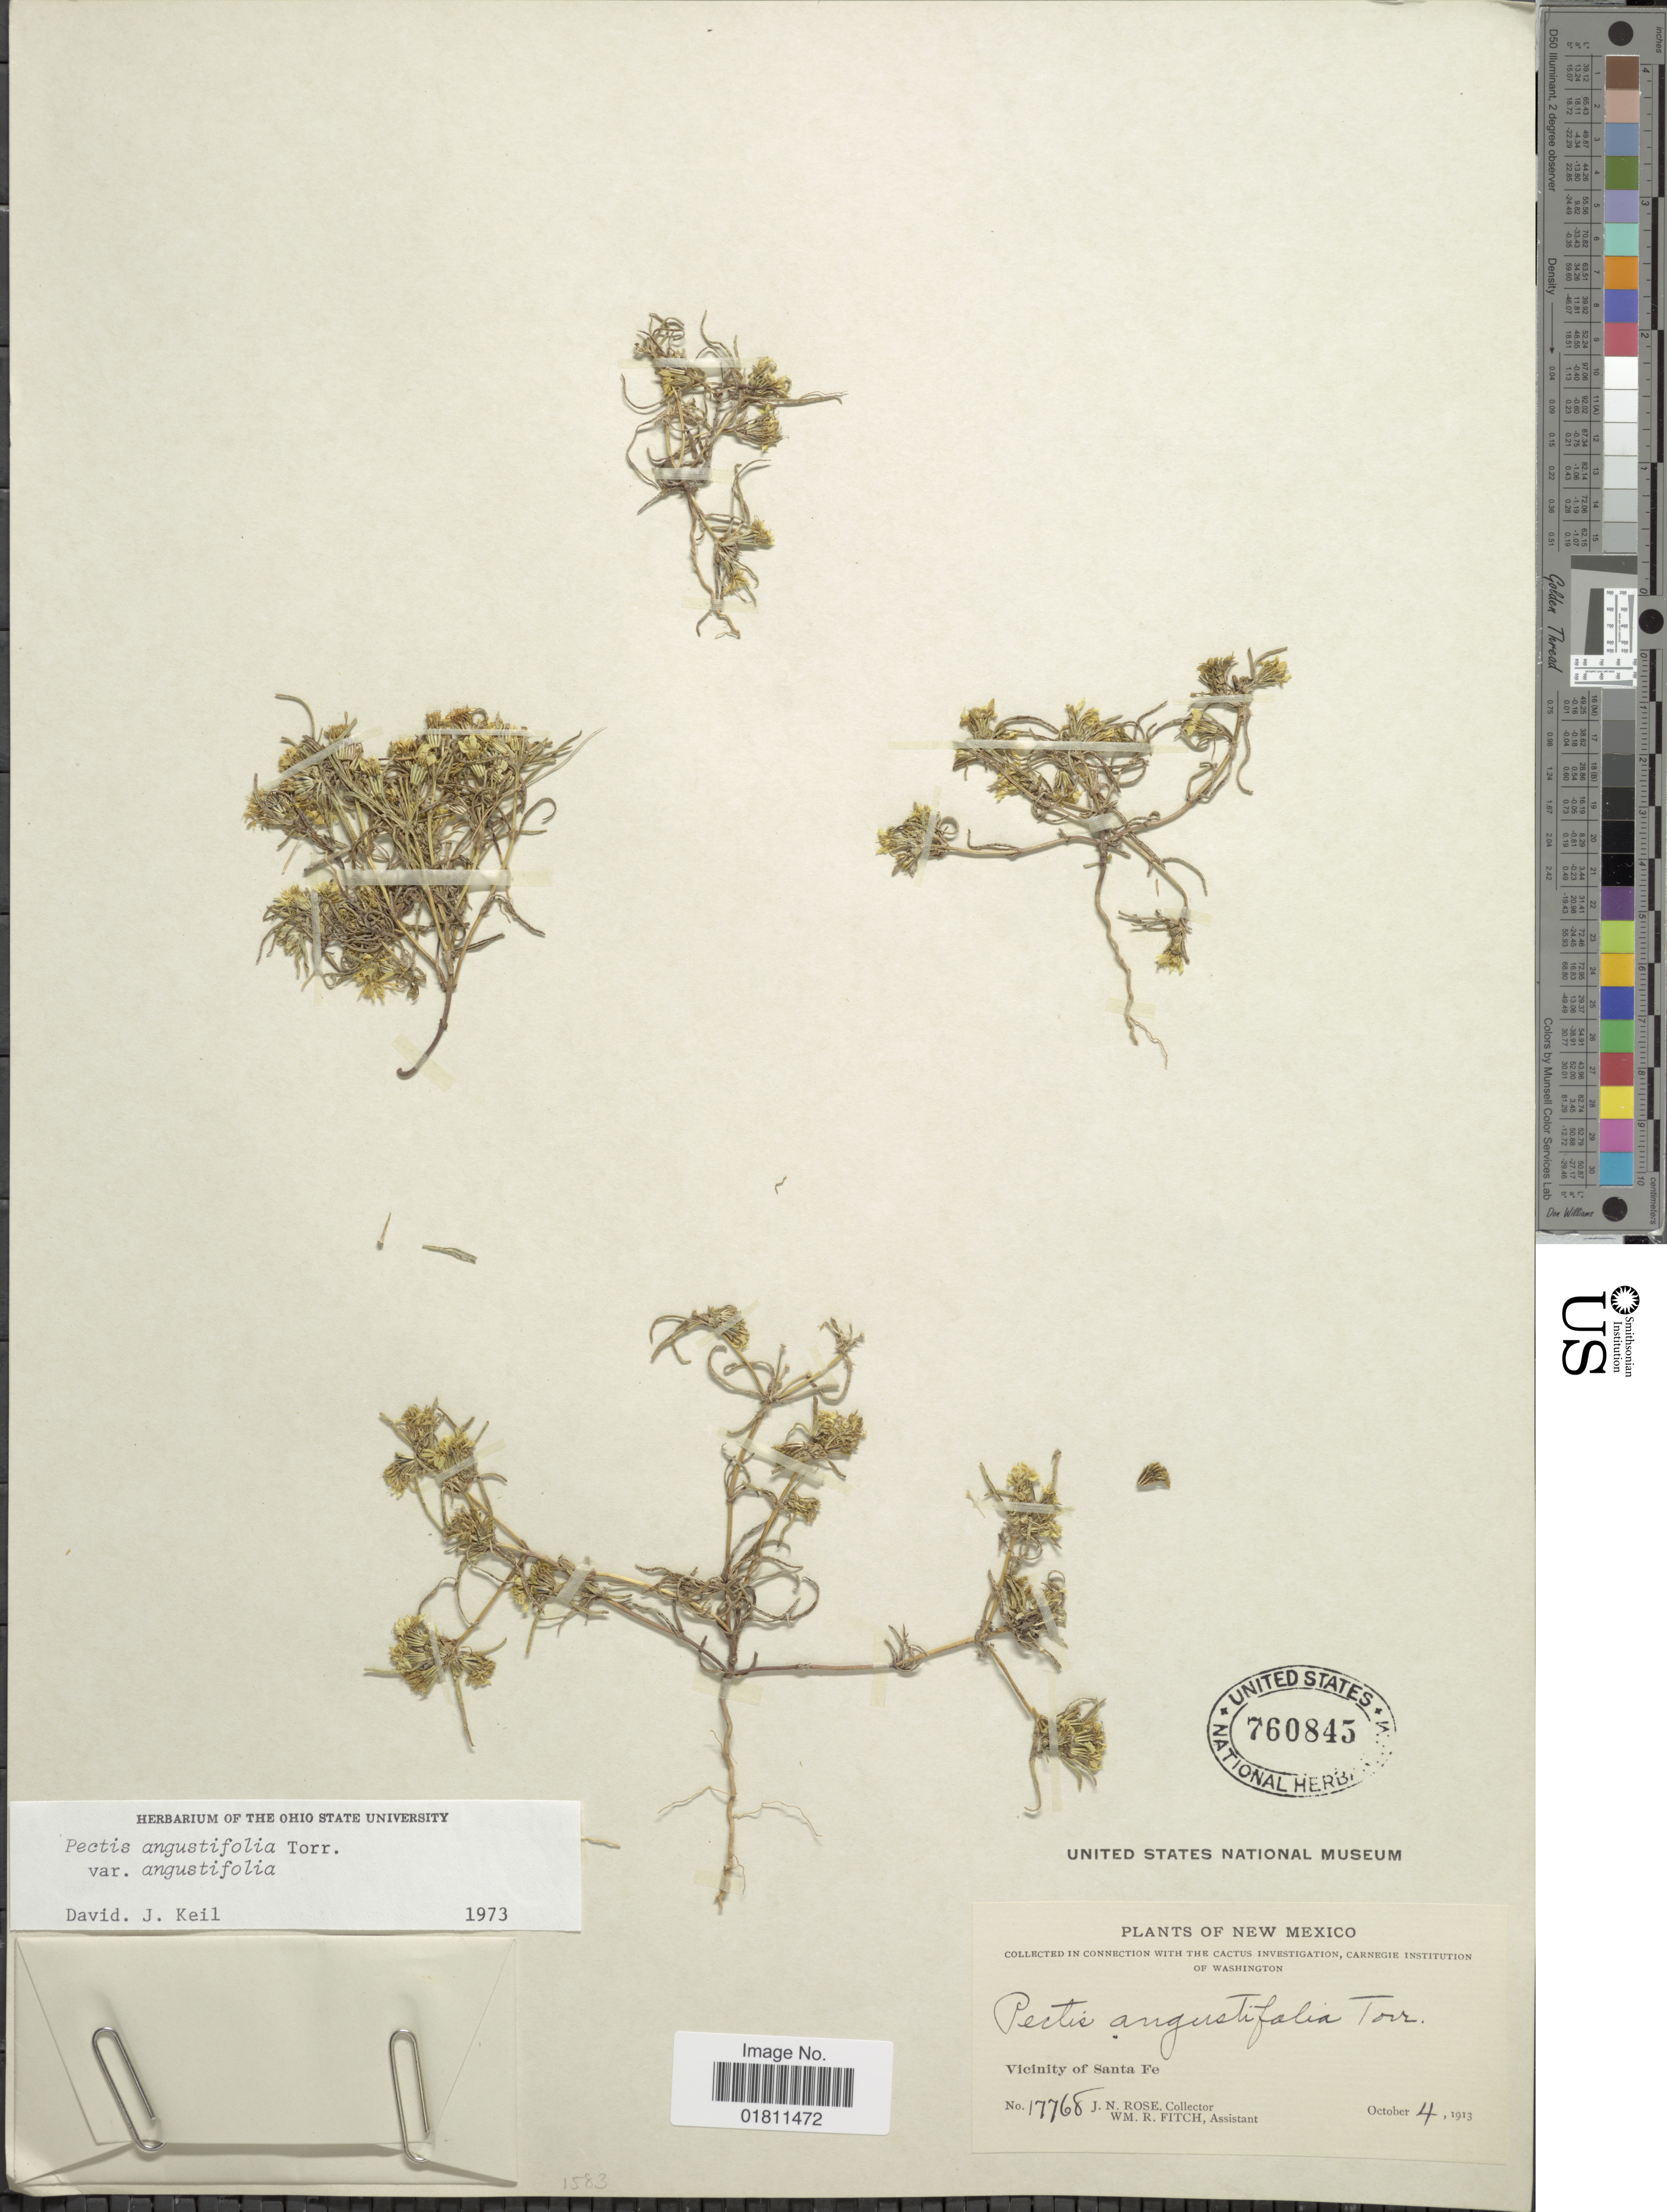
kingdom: Plantae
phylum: Tracheophyta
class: Magnoliopsida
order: Asterales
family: Asteraceae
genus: Pectis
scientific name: Pectis angustifolia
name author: Torr.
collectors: J. N. Rose & W. R. Fitch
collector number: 17768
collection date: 1913-10-04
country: United States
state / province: New Mexico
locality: New Mexico, Vicinity of Santa Fe.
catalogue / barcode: US 760845